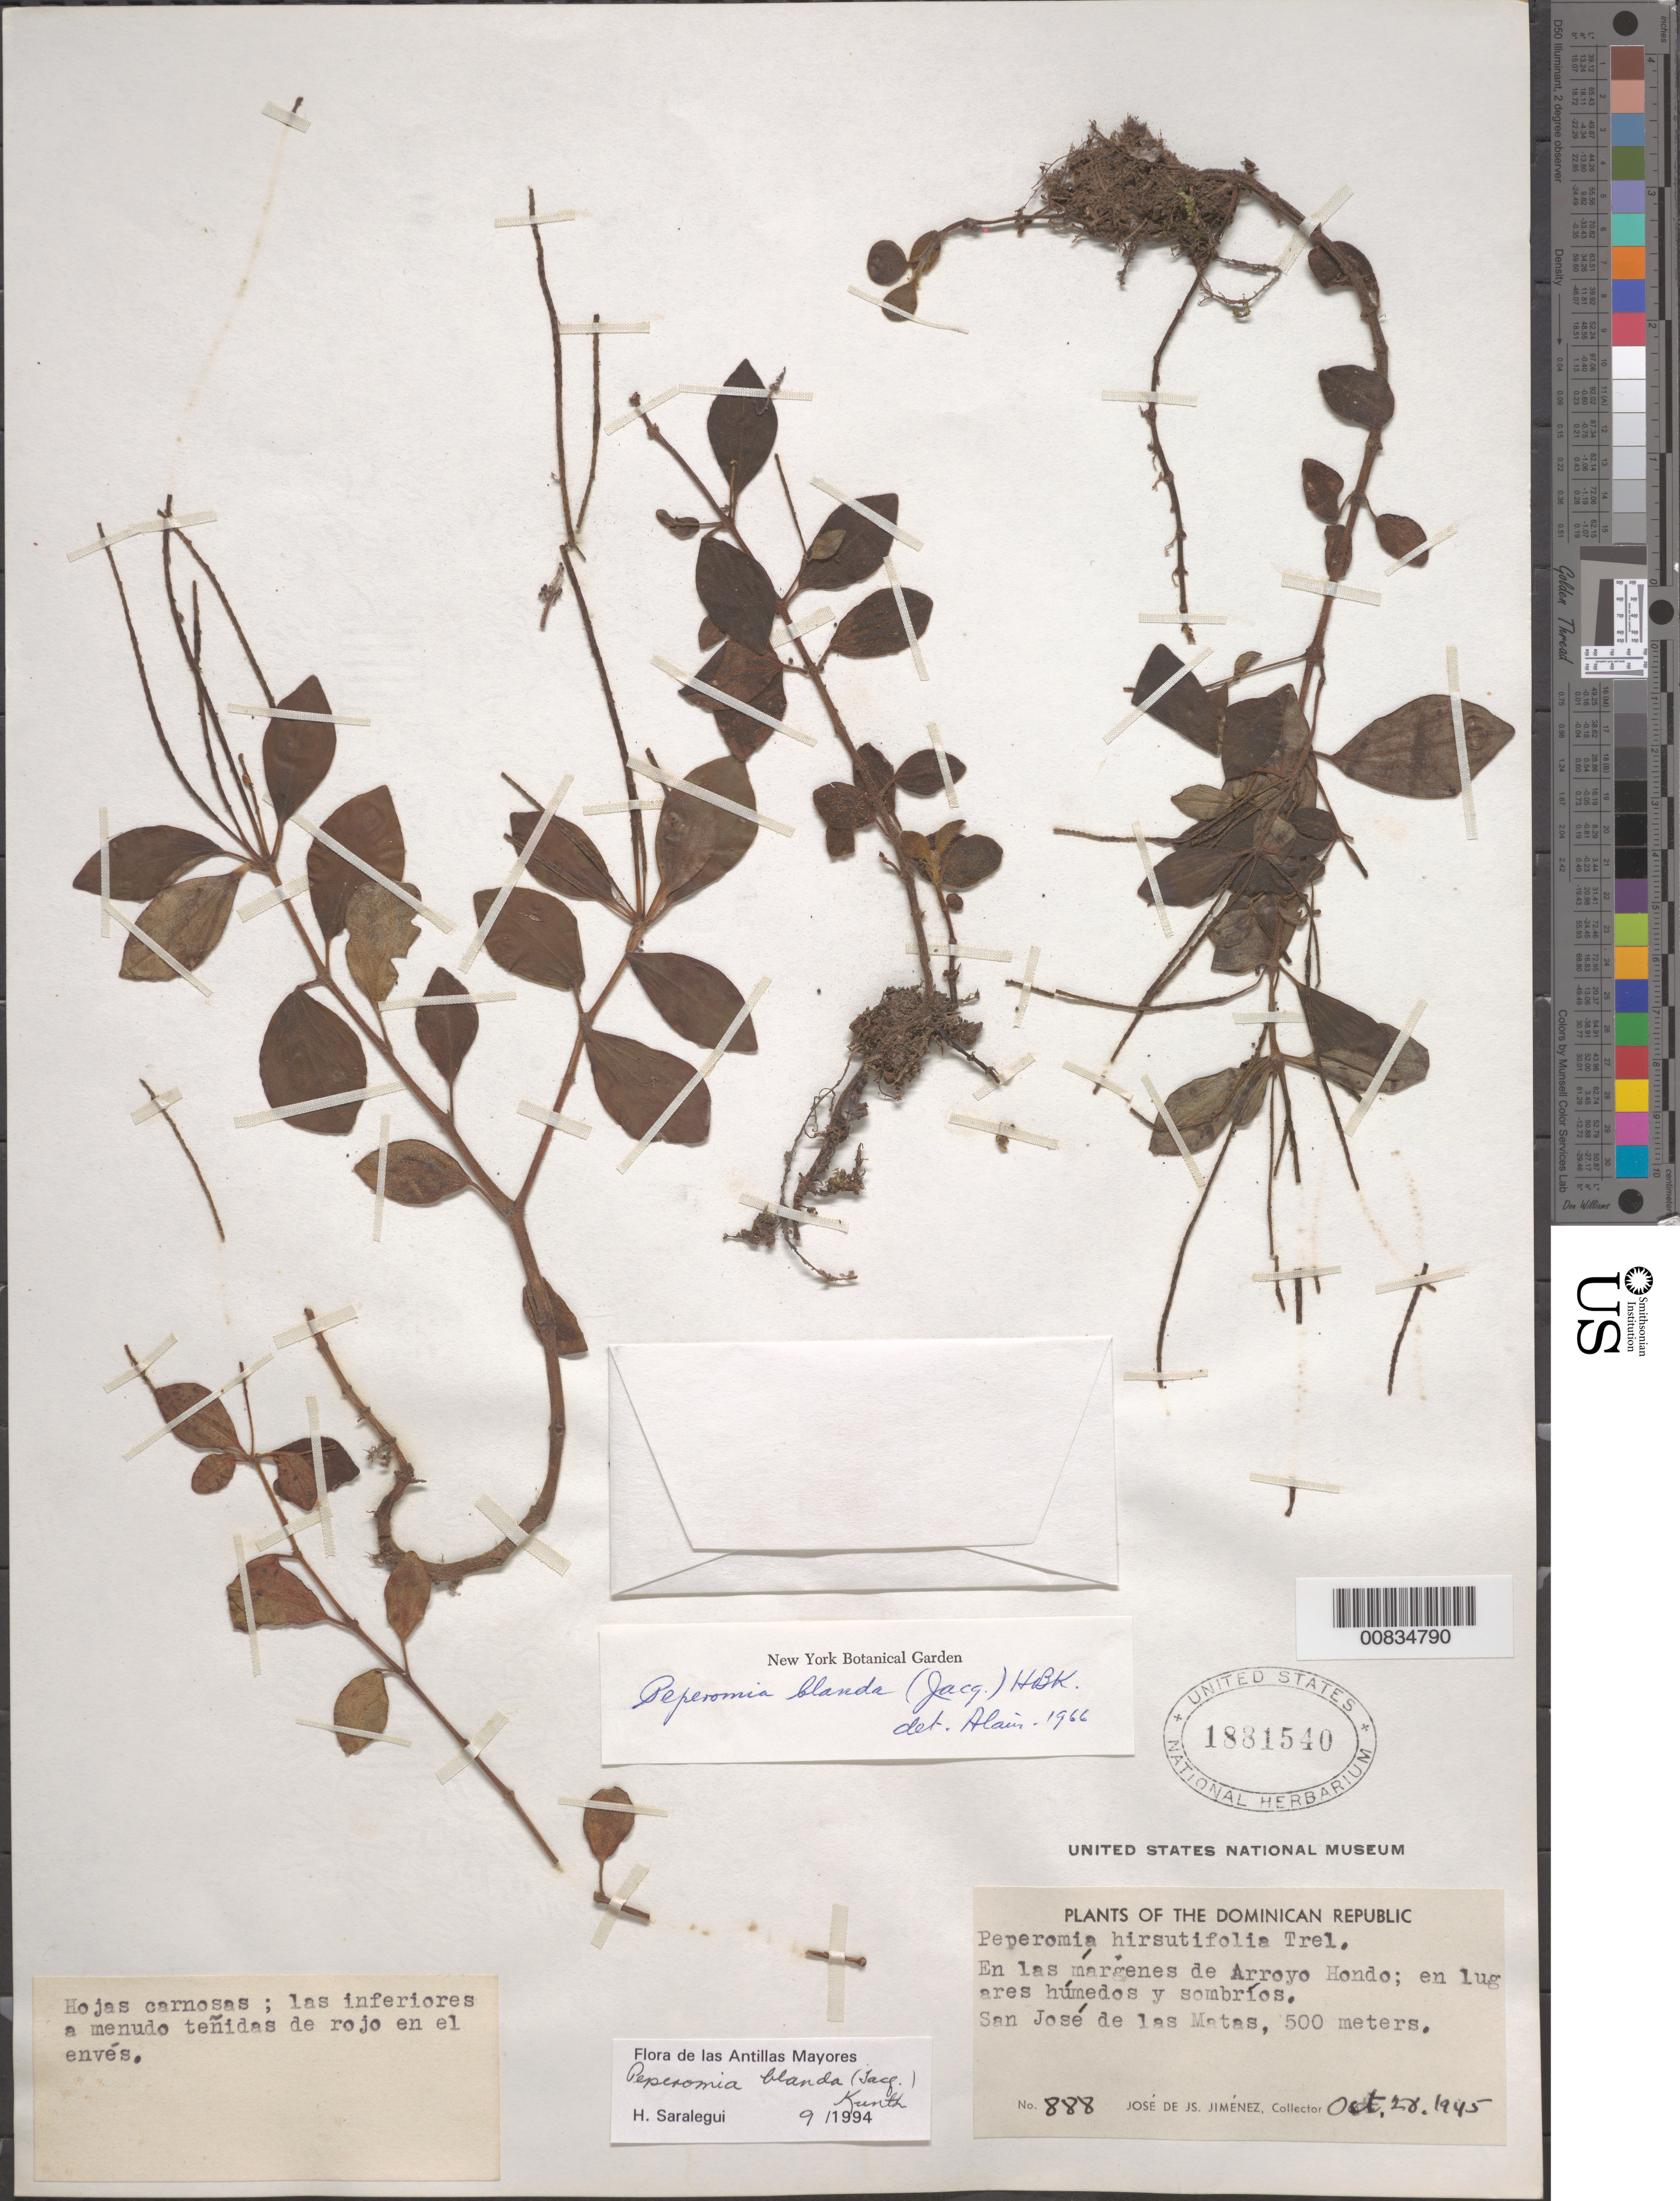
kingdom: Plantae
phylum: Tracheophyta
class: Magnoliopsida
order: Piperales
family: Piperaceae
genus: Peperomia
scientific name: Peperomia blanda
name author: (Jacq.) Kunth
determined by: Saralegui Boza, H., (HAJB), Jardin Botanico Nacional (Habana)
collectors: J. J. Jiménez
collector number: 888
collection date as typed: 28 Oct 1945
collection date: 1945-10-28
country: Dominican Republic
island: Hispaniola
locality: San José de las Matas. En las márgenes de Arroyo Hondo.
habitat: Lugares húmedos y sombríos.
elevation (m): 500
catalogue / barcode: US 1881540